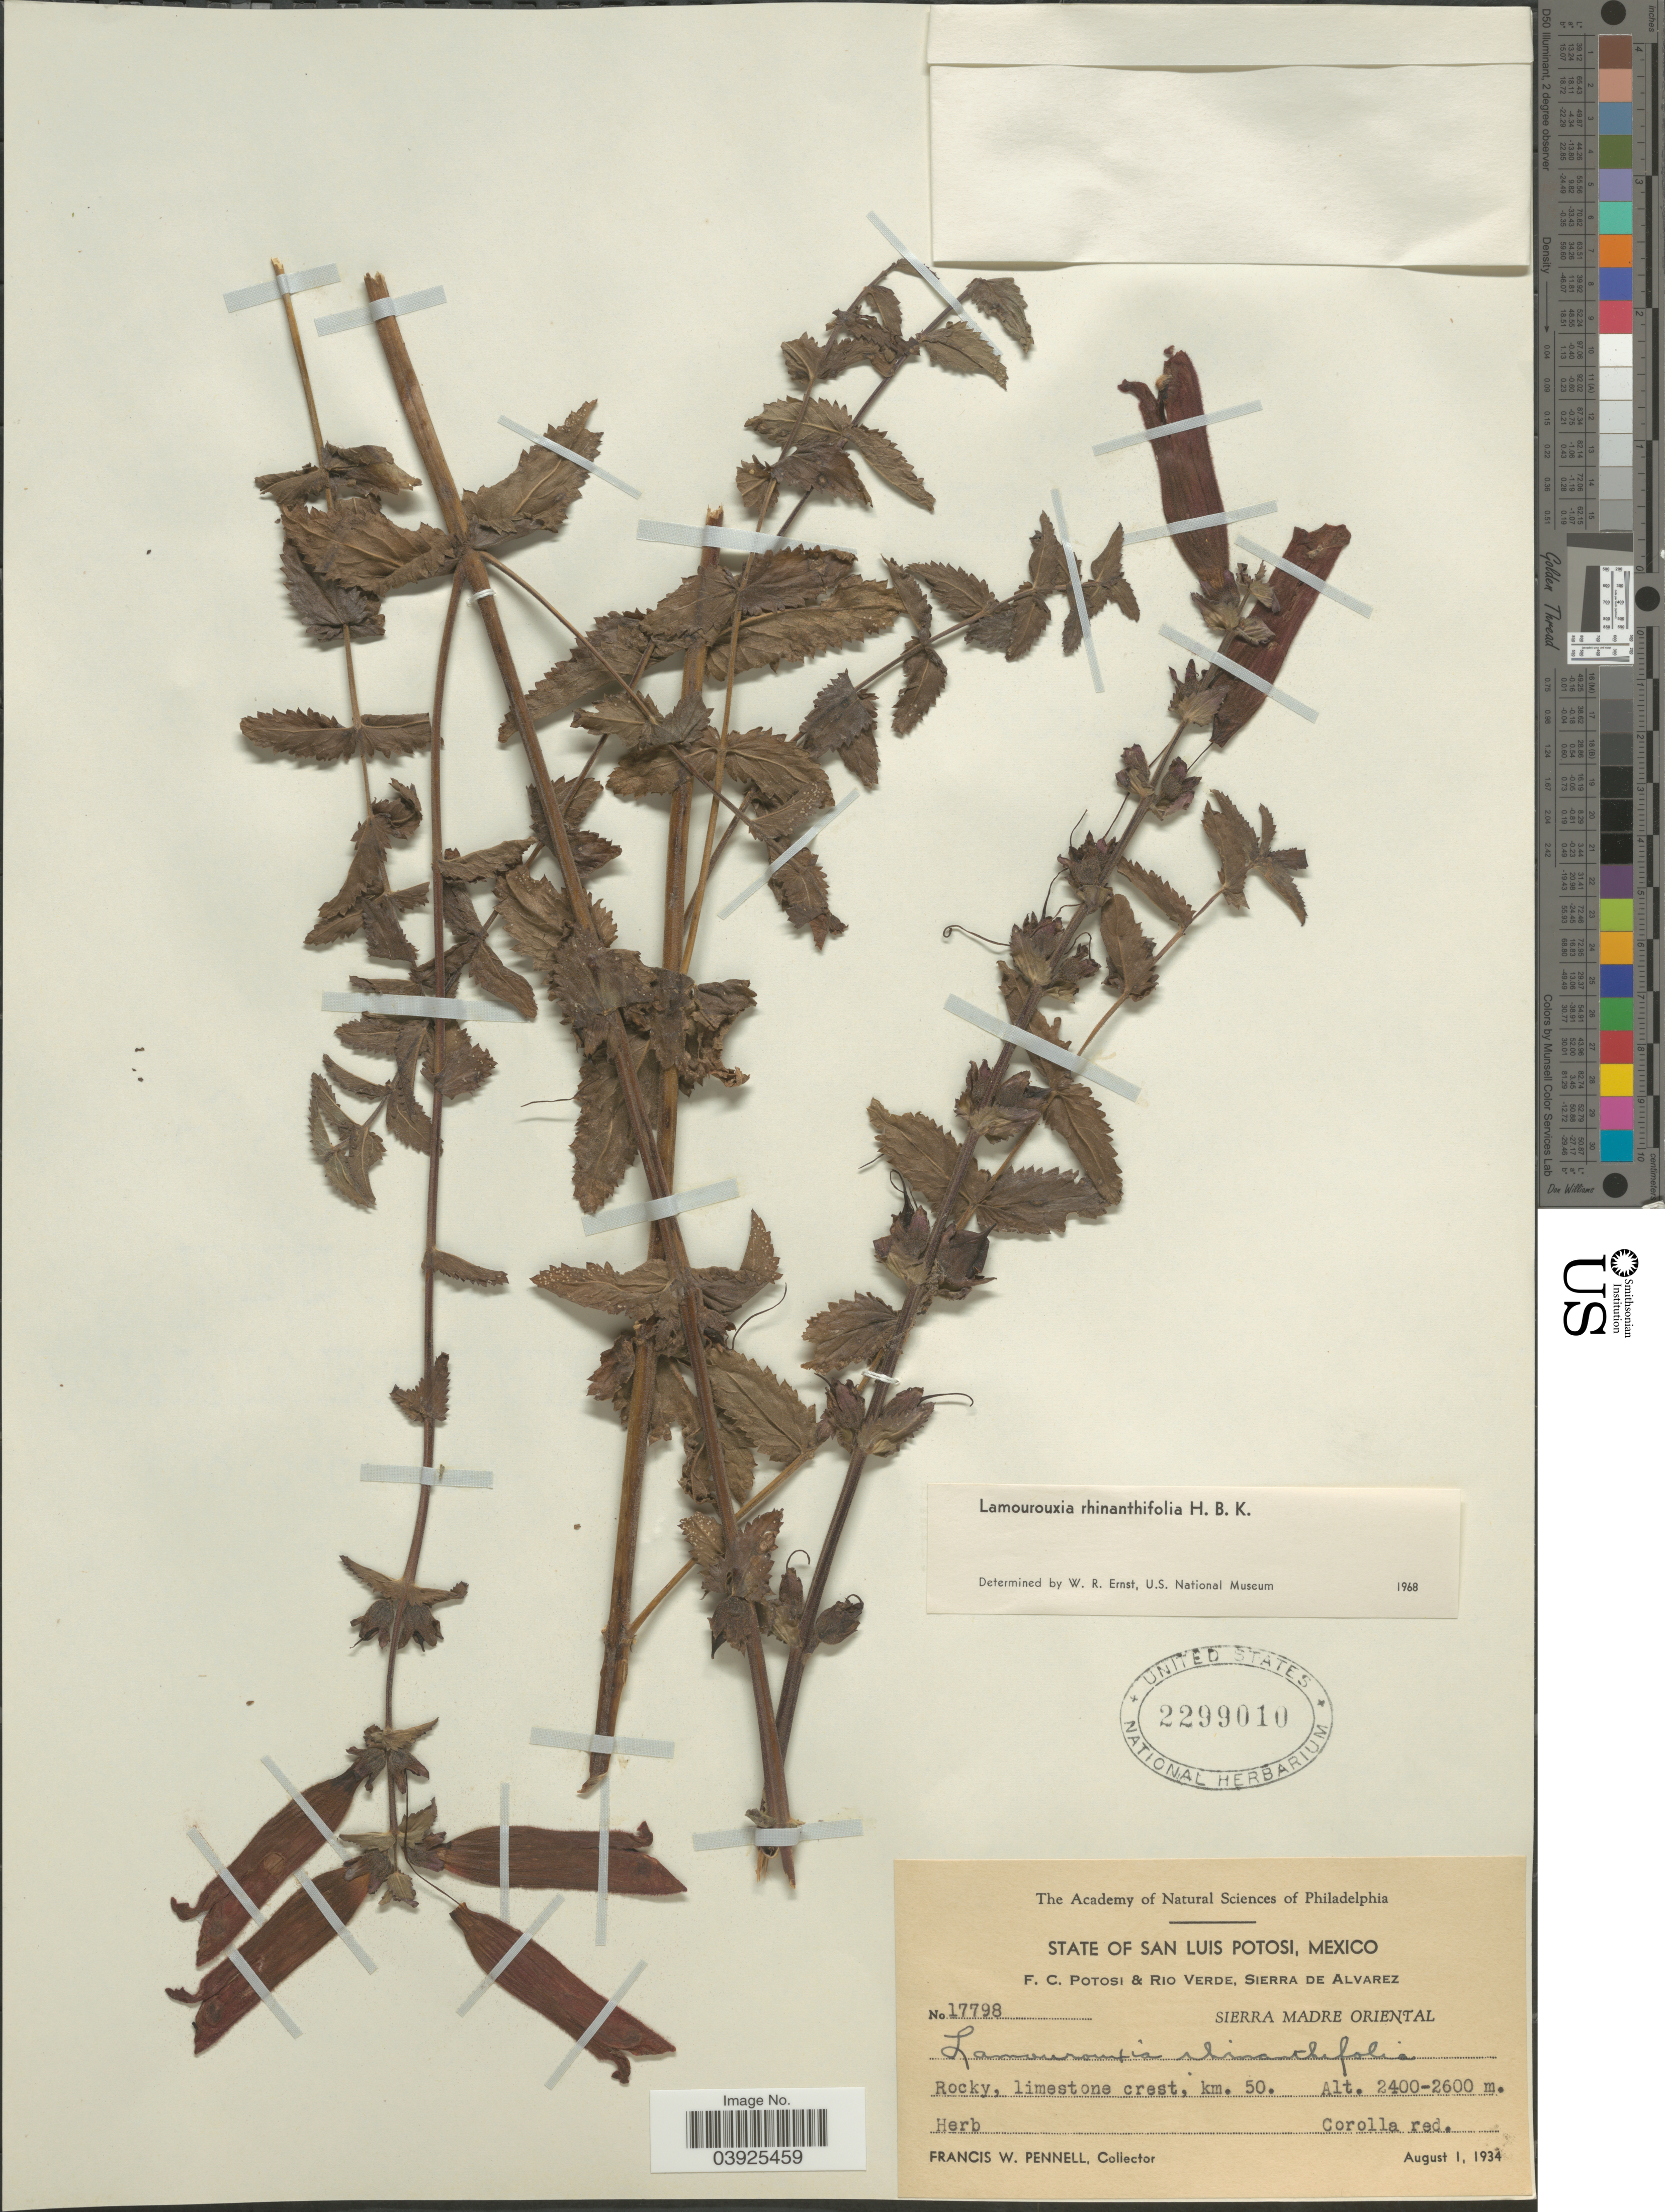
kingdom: Plantae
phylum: Tracheophyta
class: Magnoliopsida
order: Lamiales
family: Orobanchaceae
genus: Lamourouxia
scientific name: Lamourouxia rhinanthifolia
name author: Kunth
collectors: F. W. Pennell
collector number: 17798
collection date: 1934-08-01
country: Mexico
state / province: San Luis Potosí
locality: F. C. Potosi & Rio Verde, Sierra de Alvarez. Sierra Madre Oriental. Limestone crest, km. 50.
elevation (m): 2400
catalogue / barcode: US 2299010